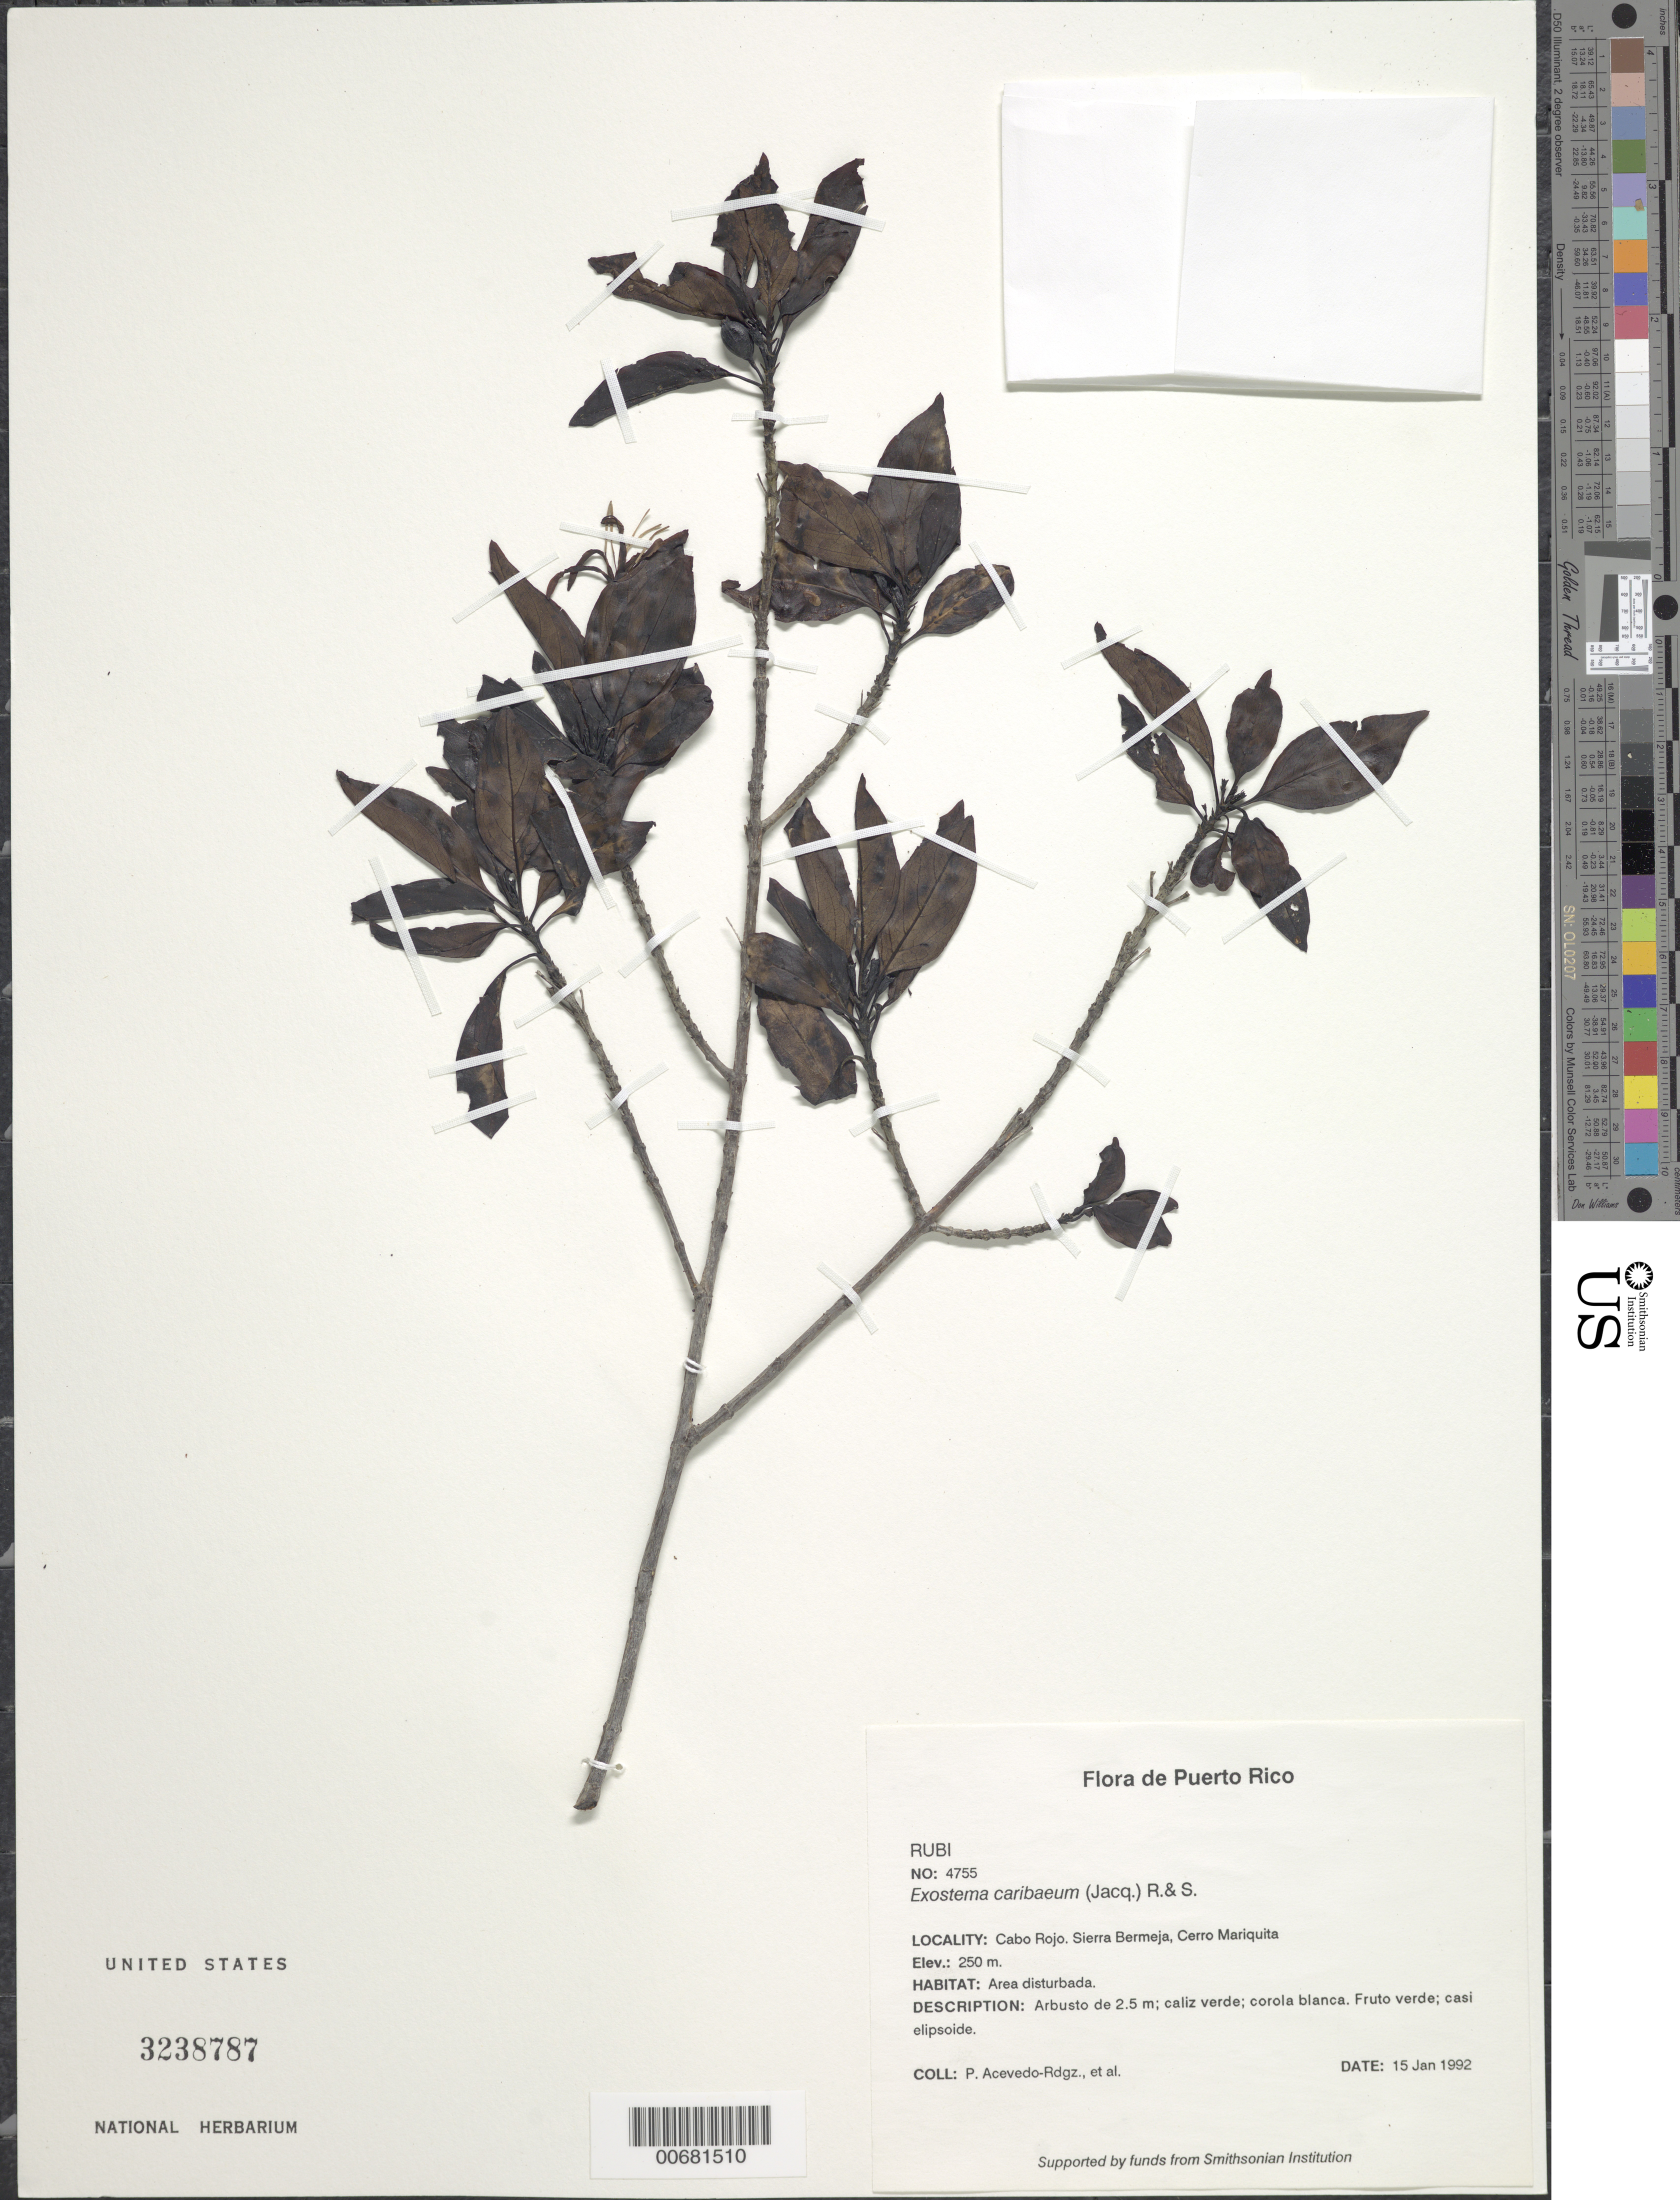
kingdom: Plantae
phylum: Tracheophyta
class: Magnoliopsida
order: Gentianales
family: Rubiaceae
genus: Exostema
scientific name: Exostema caribaeum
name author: (Jacq.) Roem. & Schult.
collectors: P. Acevedo-Rodr.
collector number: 4755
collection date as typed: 15 Jan 1992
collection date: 1992-01-15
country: Puerto Rico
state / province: Cabo Rojo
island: Puerto Rico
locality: Cabo Rojo; Sierra Bermeja, Cerro Mariquita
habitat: Area disturbada.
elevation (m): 250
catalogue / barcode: US 3238787